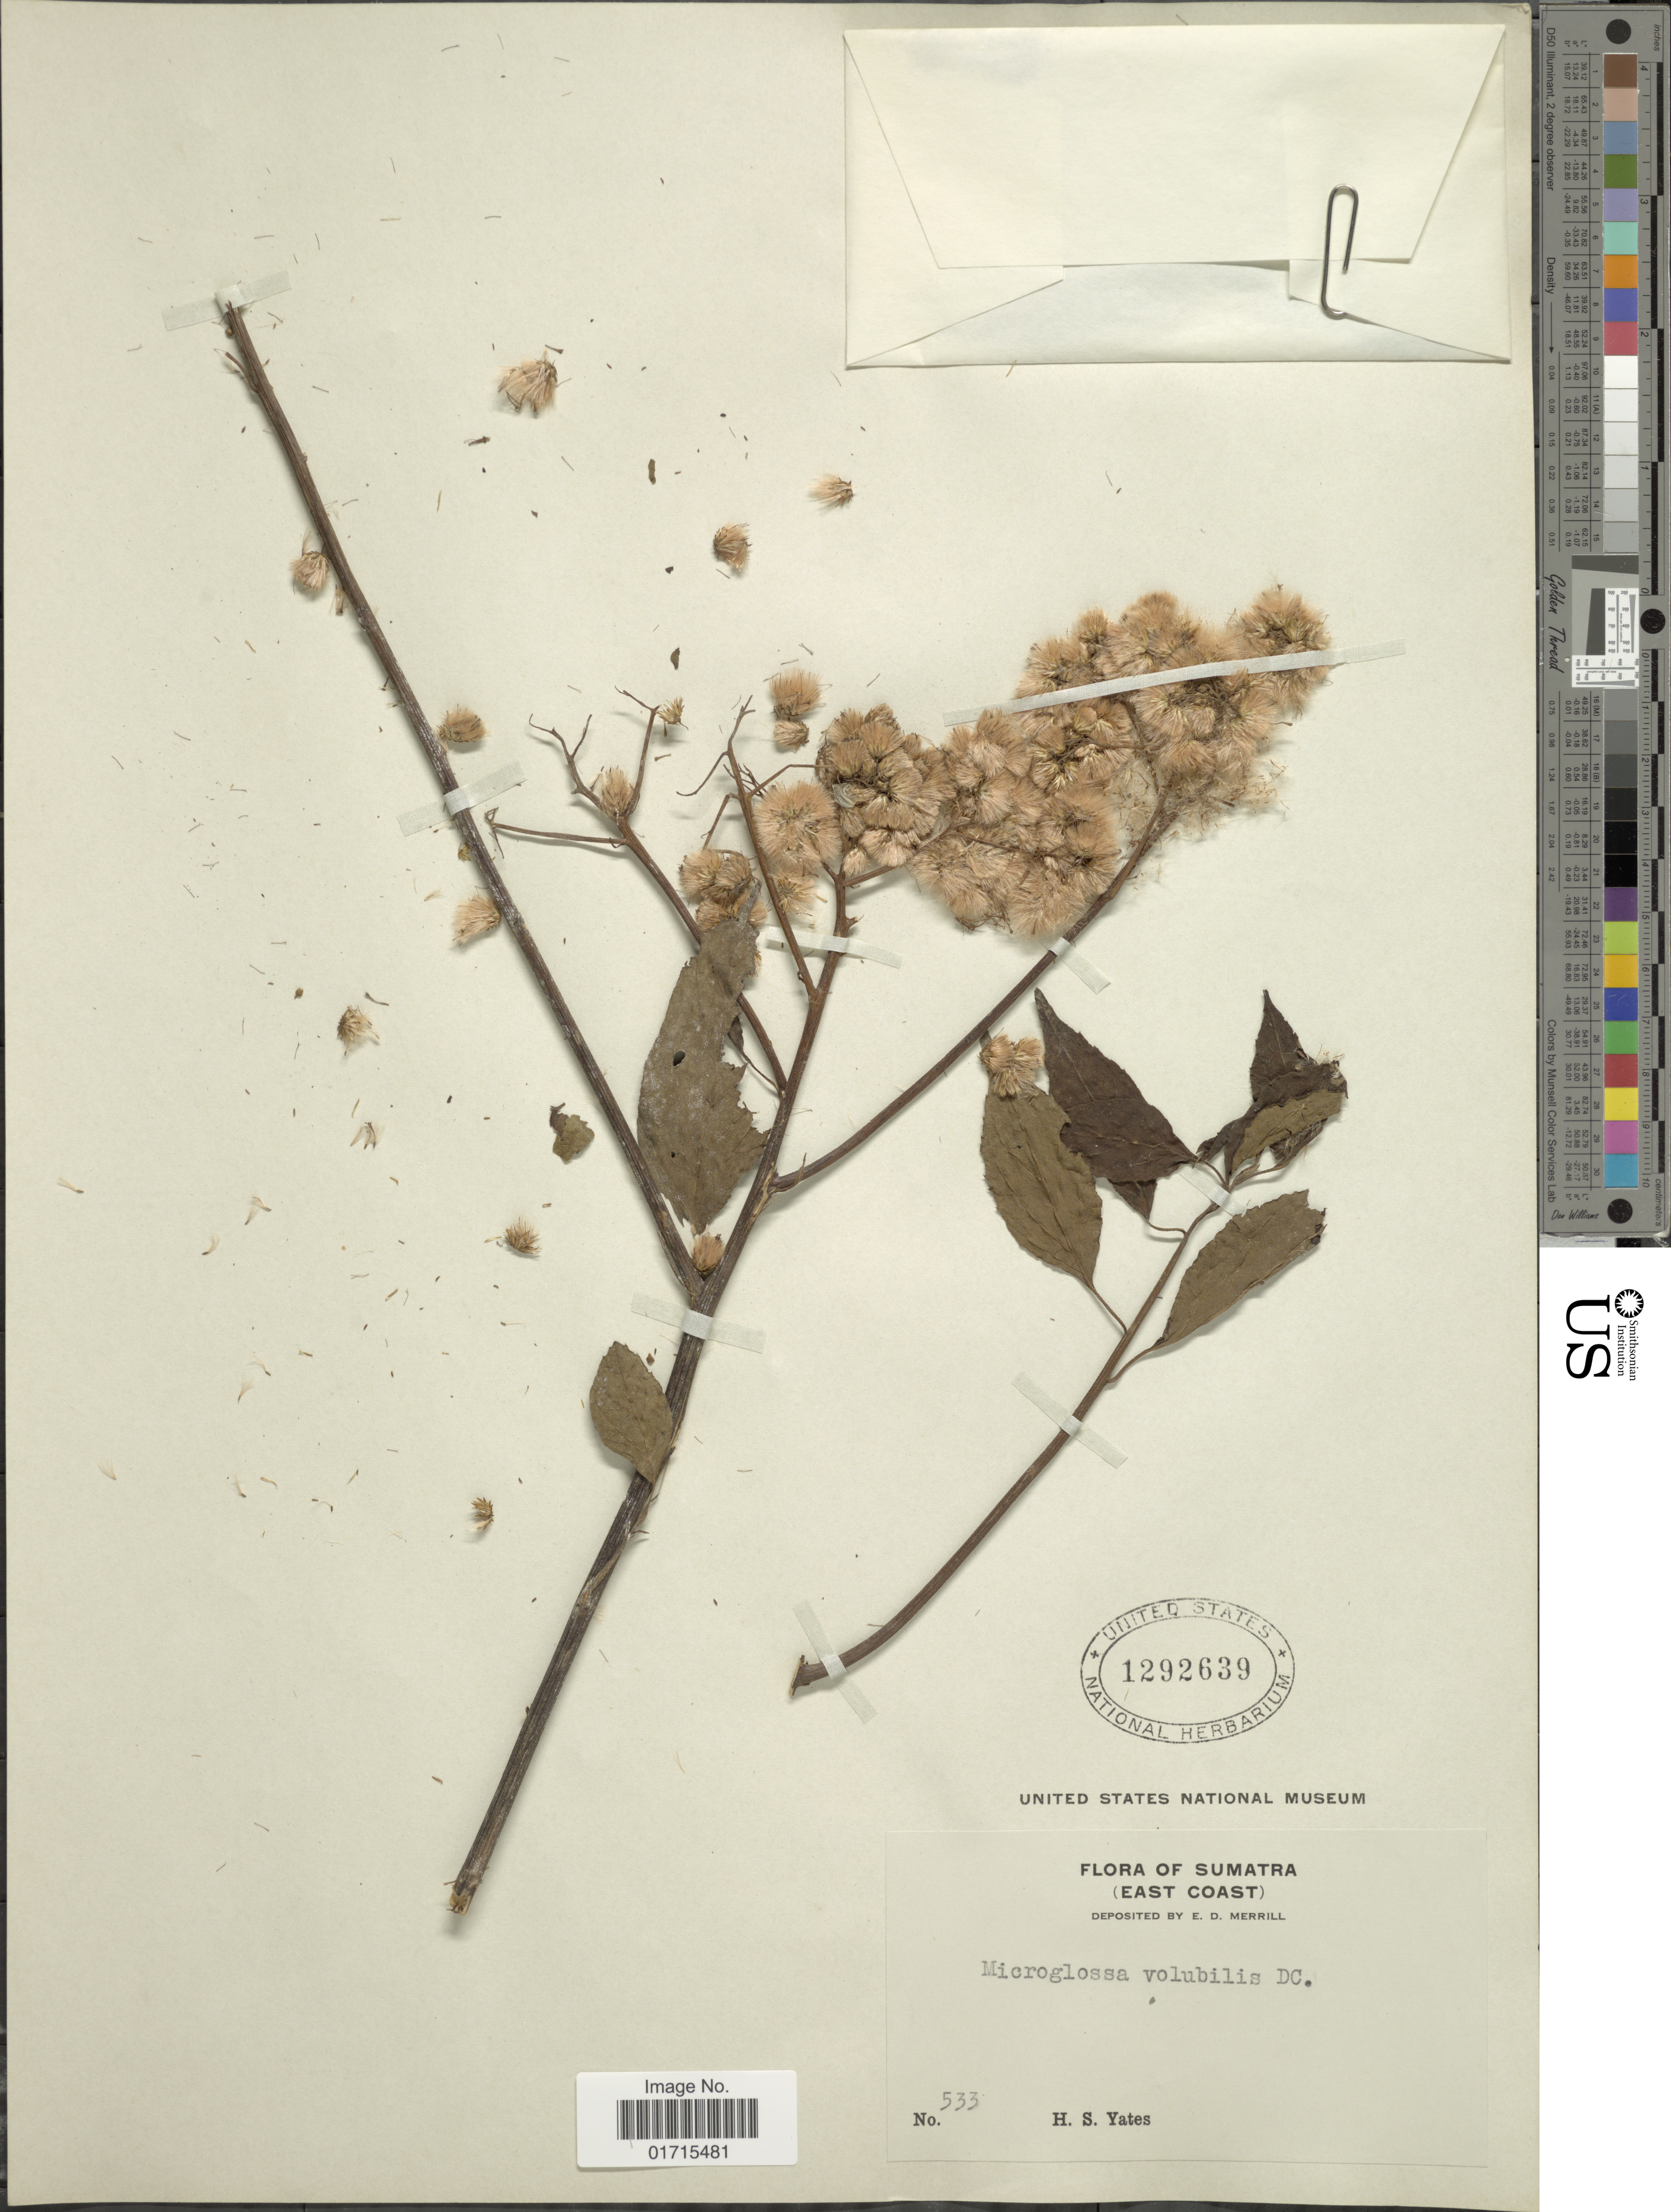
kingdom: Plantae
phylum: Tracheophyta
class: Magnoliopsida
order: Asterales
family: Asteraceae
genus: Microglossa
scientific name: Microglossa pyrifolia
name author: (Lam.) Kuntze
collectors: H. S. Yates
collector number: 533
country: Indonesia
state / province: Sumatra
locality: Sumatra (East Coast)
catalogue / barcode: US 1292639